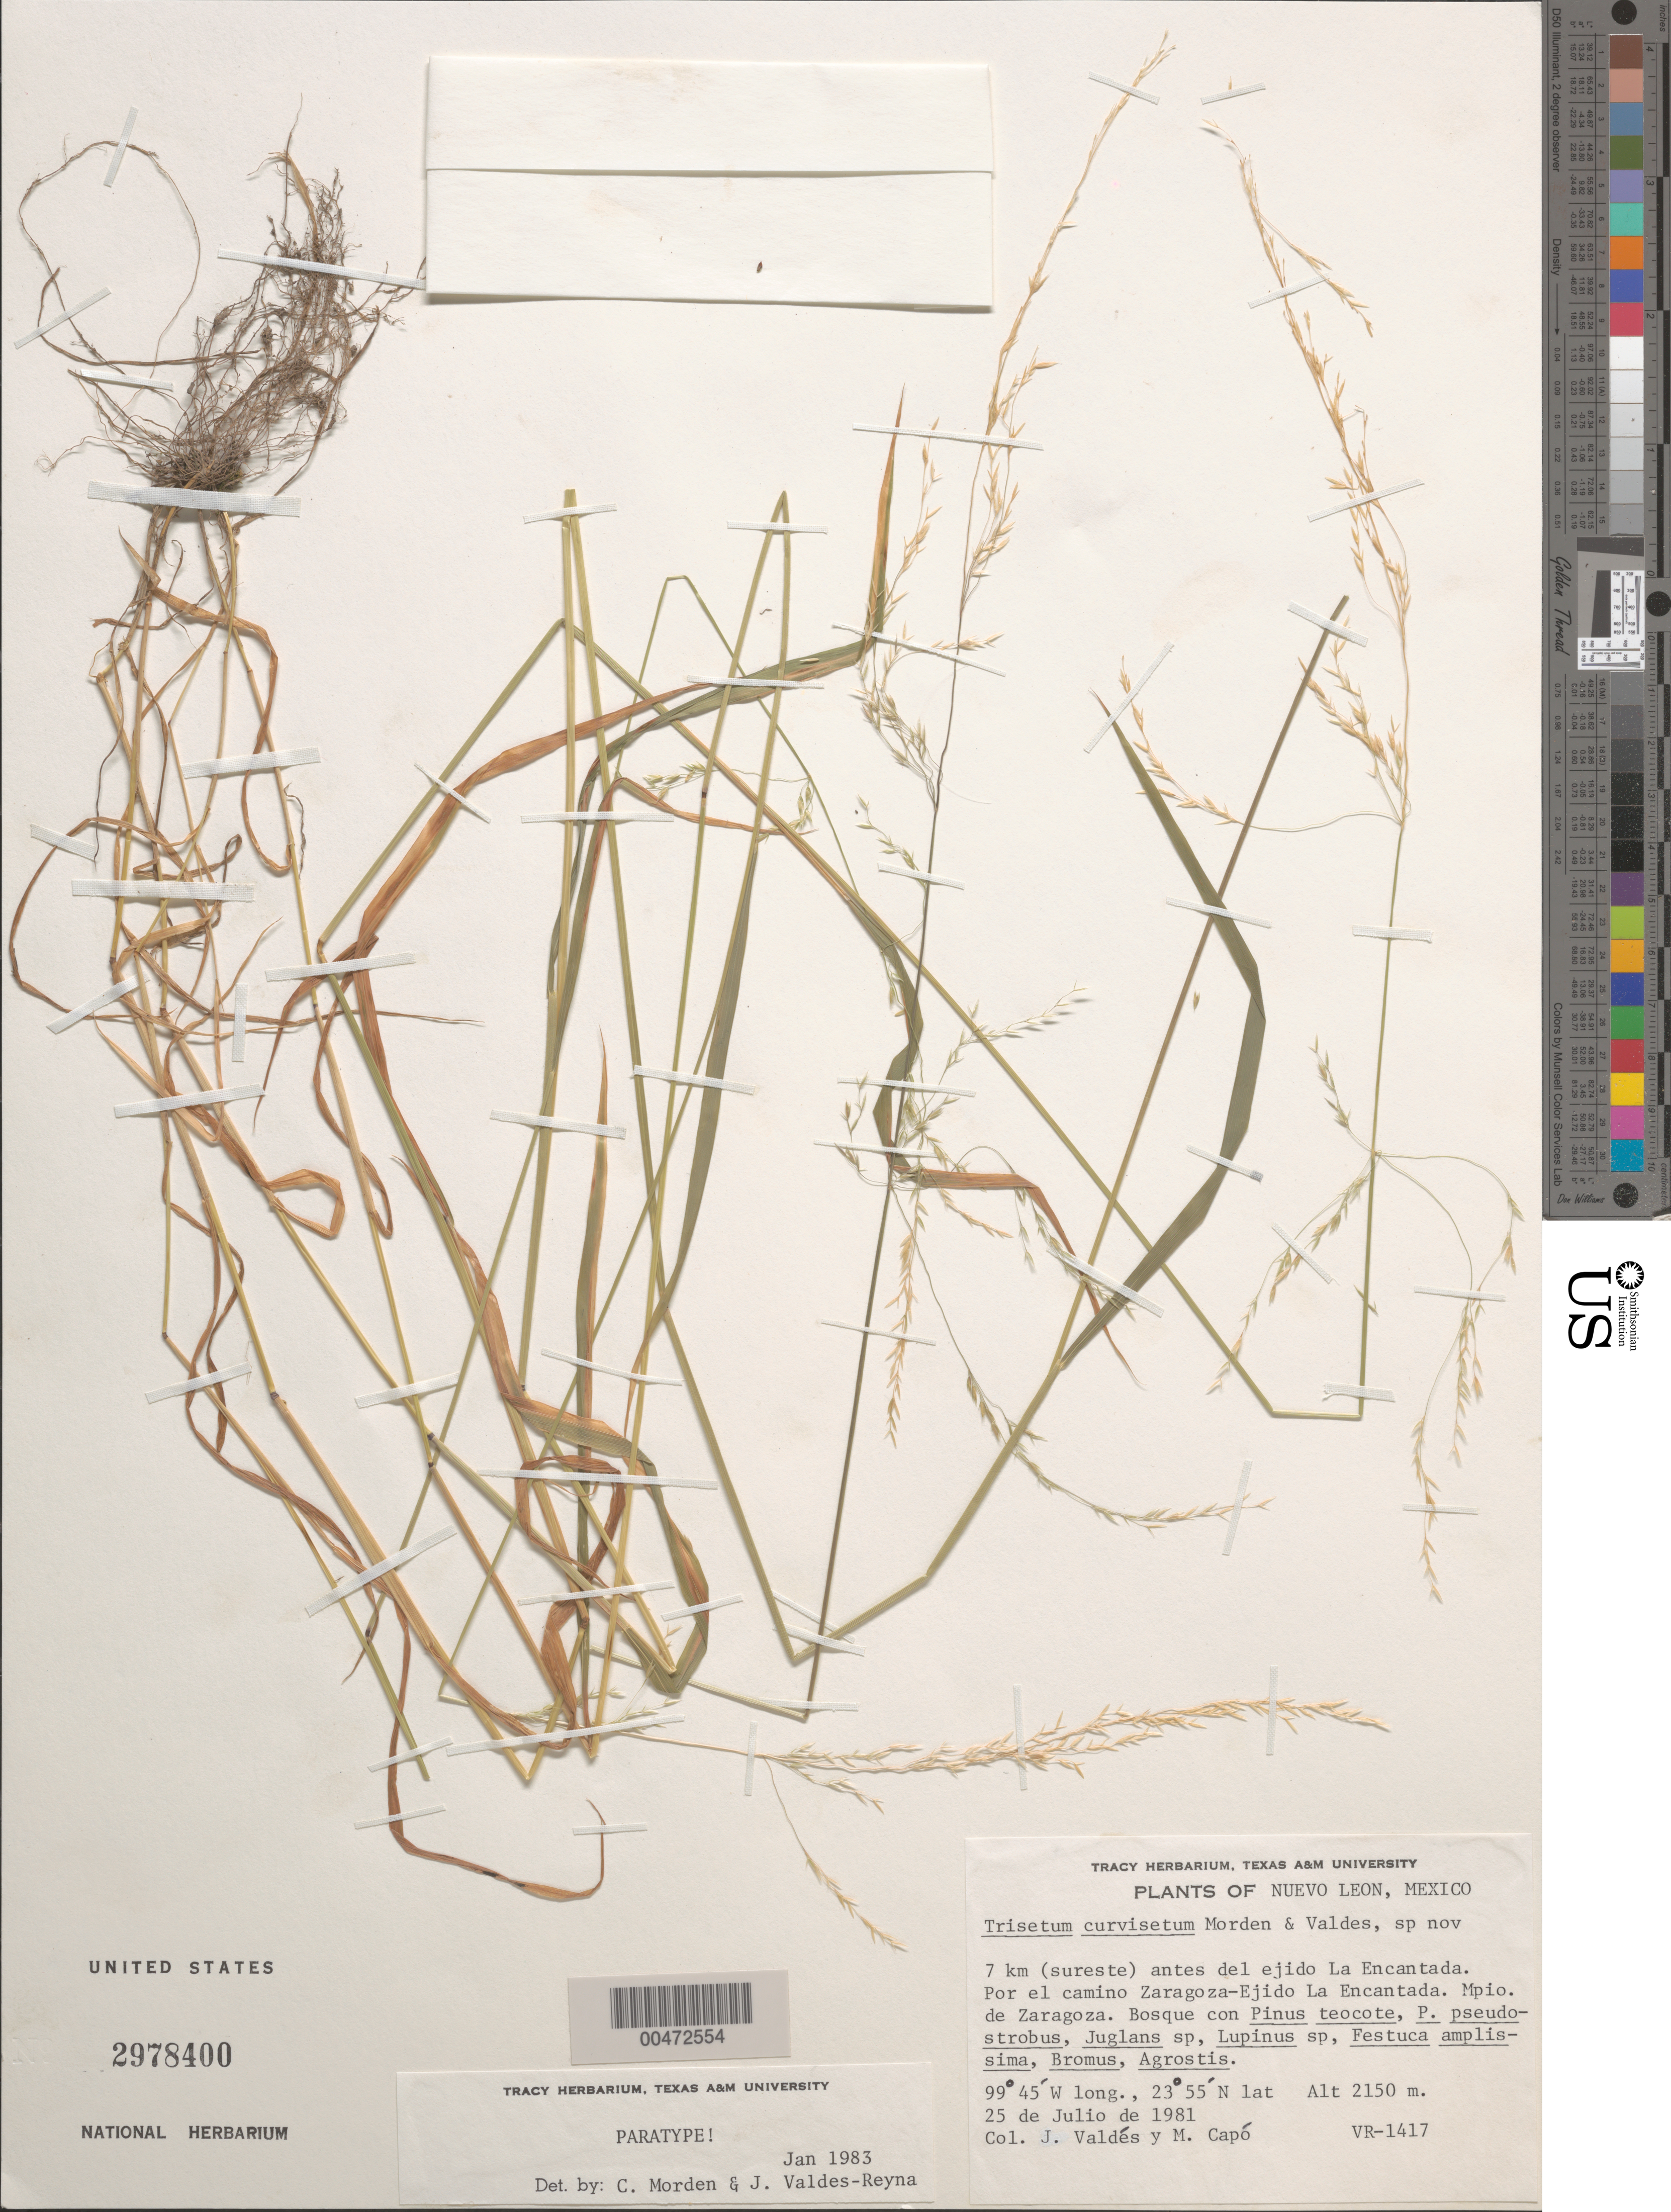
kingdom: Plantae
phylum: Tracheophyta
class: Liliopsida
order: Poales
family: Poaceae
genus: Trisetum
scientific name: Trisetum curvisetum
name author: Morden & Valdés-Reyna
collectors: J. Valdés-Reyna & M. Capo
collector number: VR-1417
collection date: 1981-07-25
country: Mexico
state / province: Nuevo Leon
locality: Municipo de Zaragoza, Ejido La Encantada, Sitio La Tinajo, 1 km al norte del aserradero.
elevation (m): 2150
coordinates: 099°45'00"W, 23°54'36"N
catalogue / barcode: US 2978400